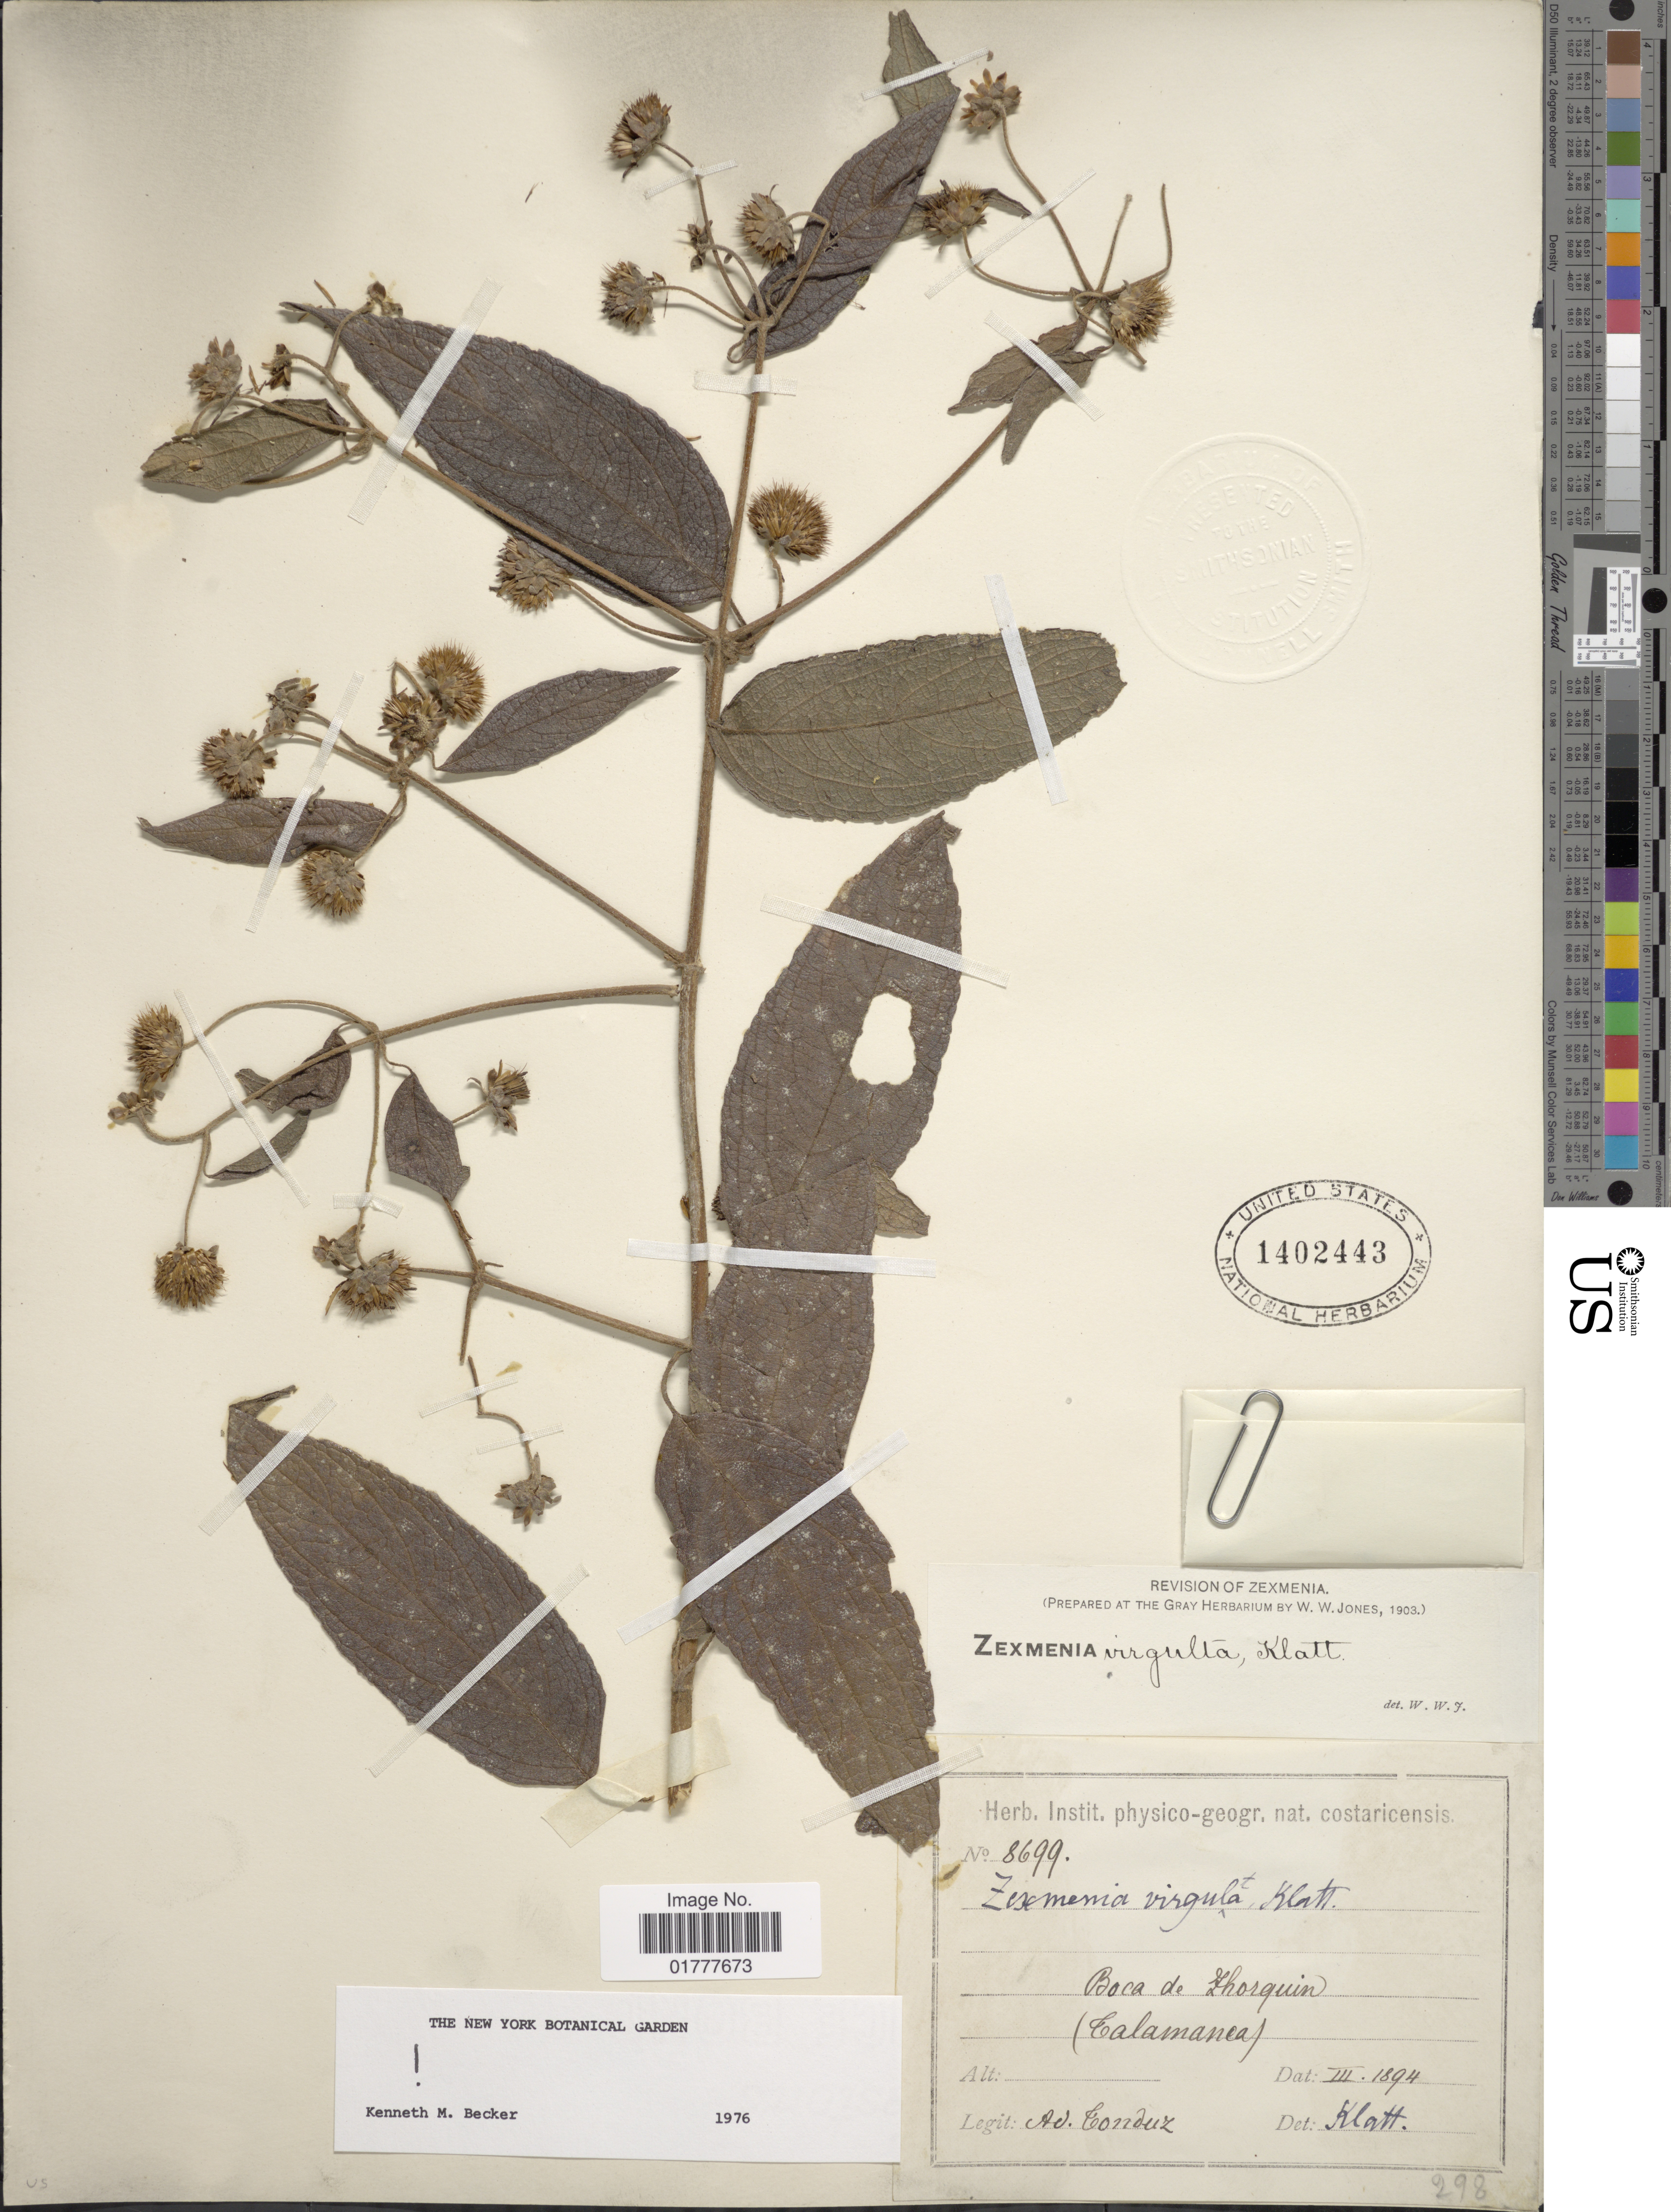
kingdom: Plantae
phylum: Tracheophyta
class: Magnoliopsida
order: Asterales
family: Asteraceae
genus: Zexmenia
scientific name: Zexmenia virgulta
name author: Klatt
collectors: A. Tonduz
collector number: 8699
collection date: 1894-03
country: Costa Rica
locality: Bica de Zhorquin, (Talamanca).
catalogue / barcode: US 1402443